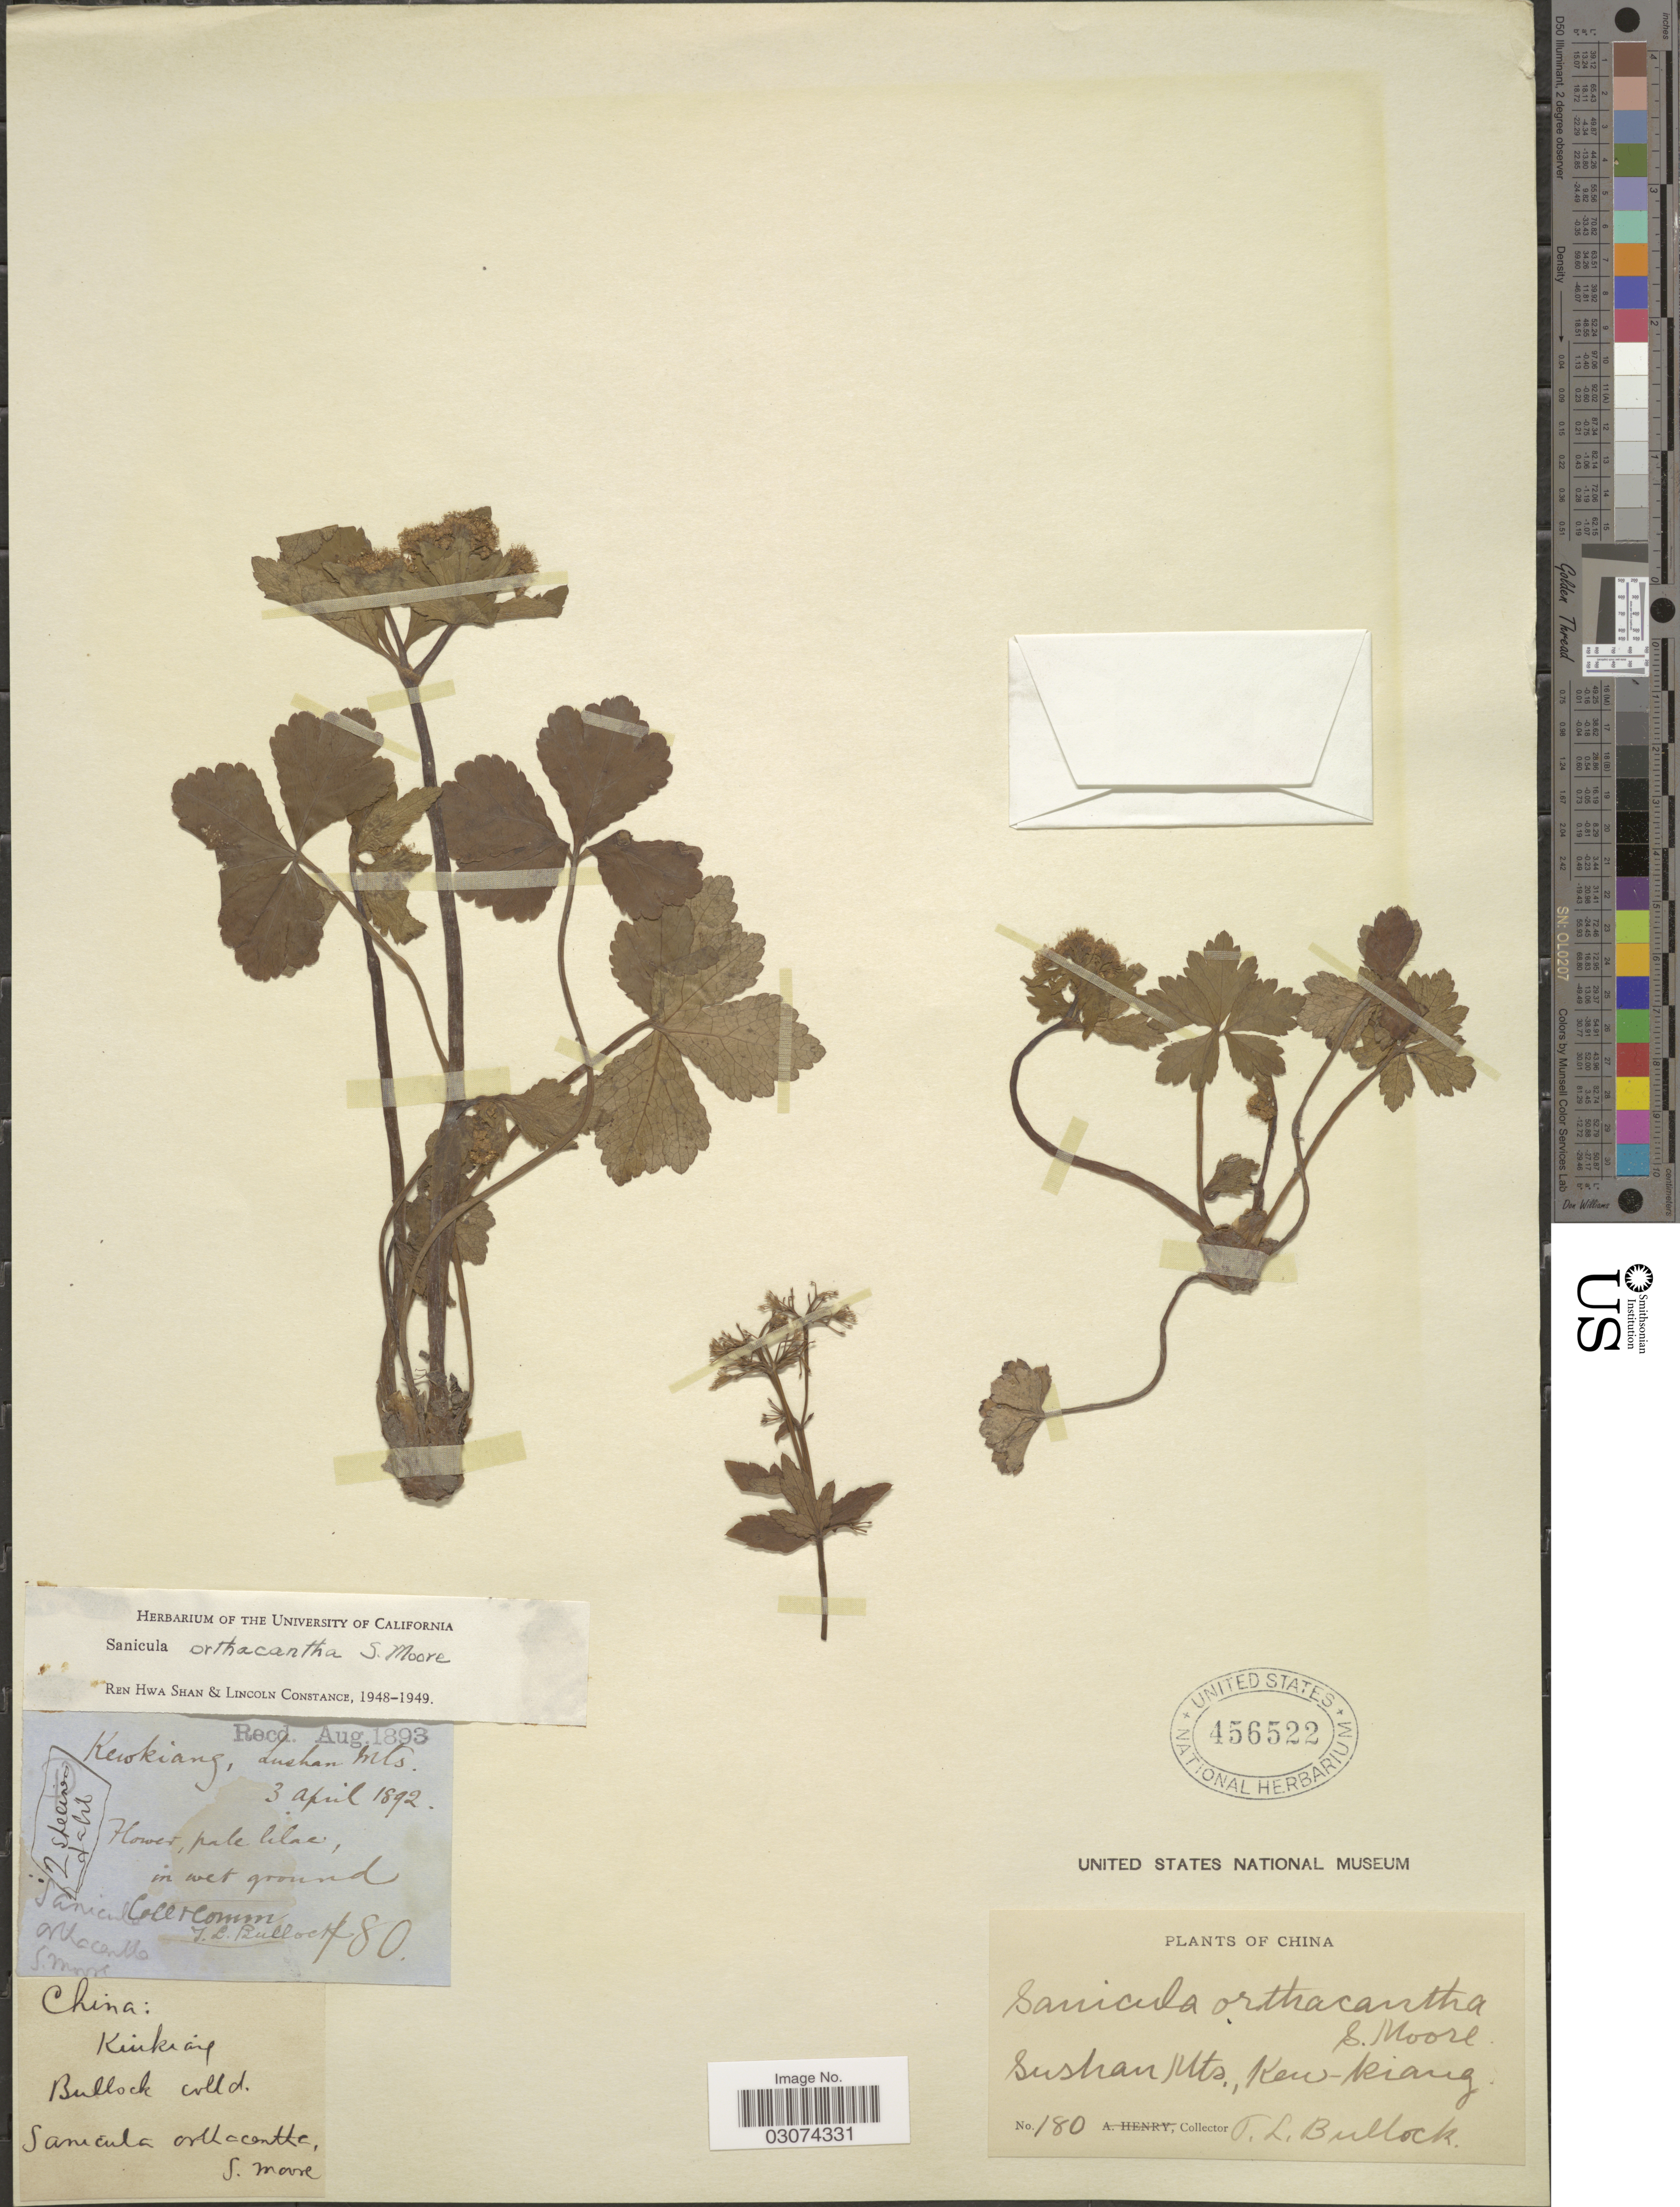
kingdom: Plantae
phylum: Tracheophyta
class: Magnoliopsida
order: Apiales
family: Apiaceae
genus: Sanicula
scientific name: Sanicula orthacantha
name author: S. Moore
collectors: T. L. Bullock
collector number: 180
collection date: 1892-04-03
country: China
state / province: Jiangxi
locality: Sushan Mts., Kew-Kiang. Kiukiang.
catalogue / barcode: US 456522